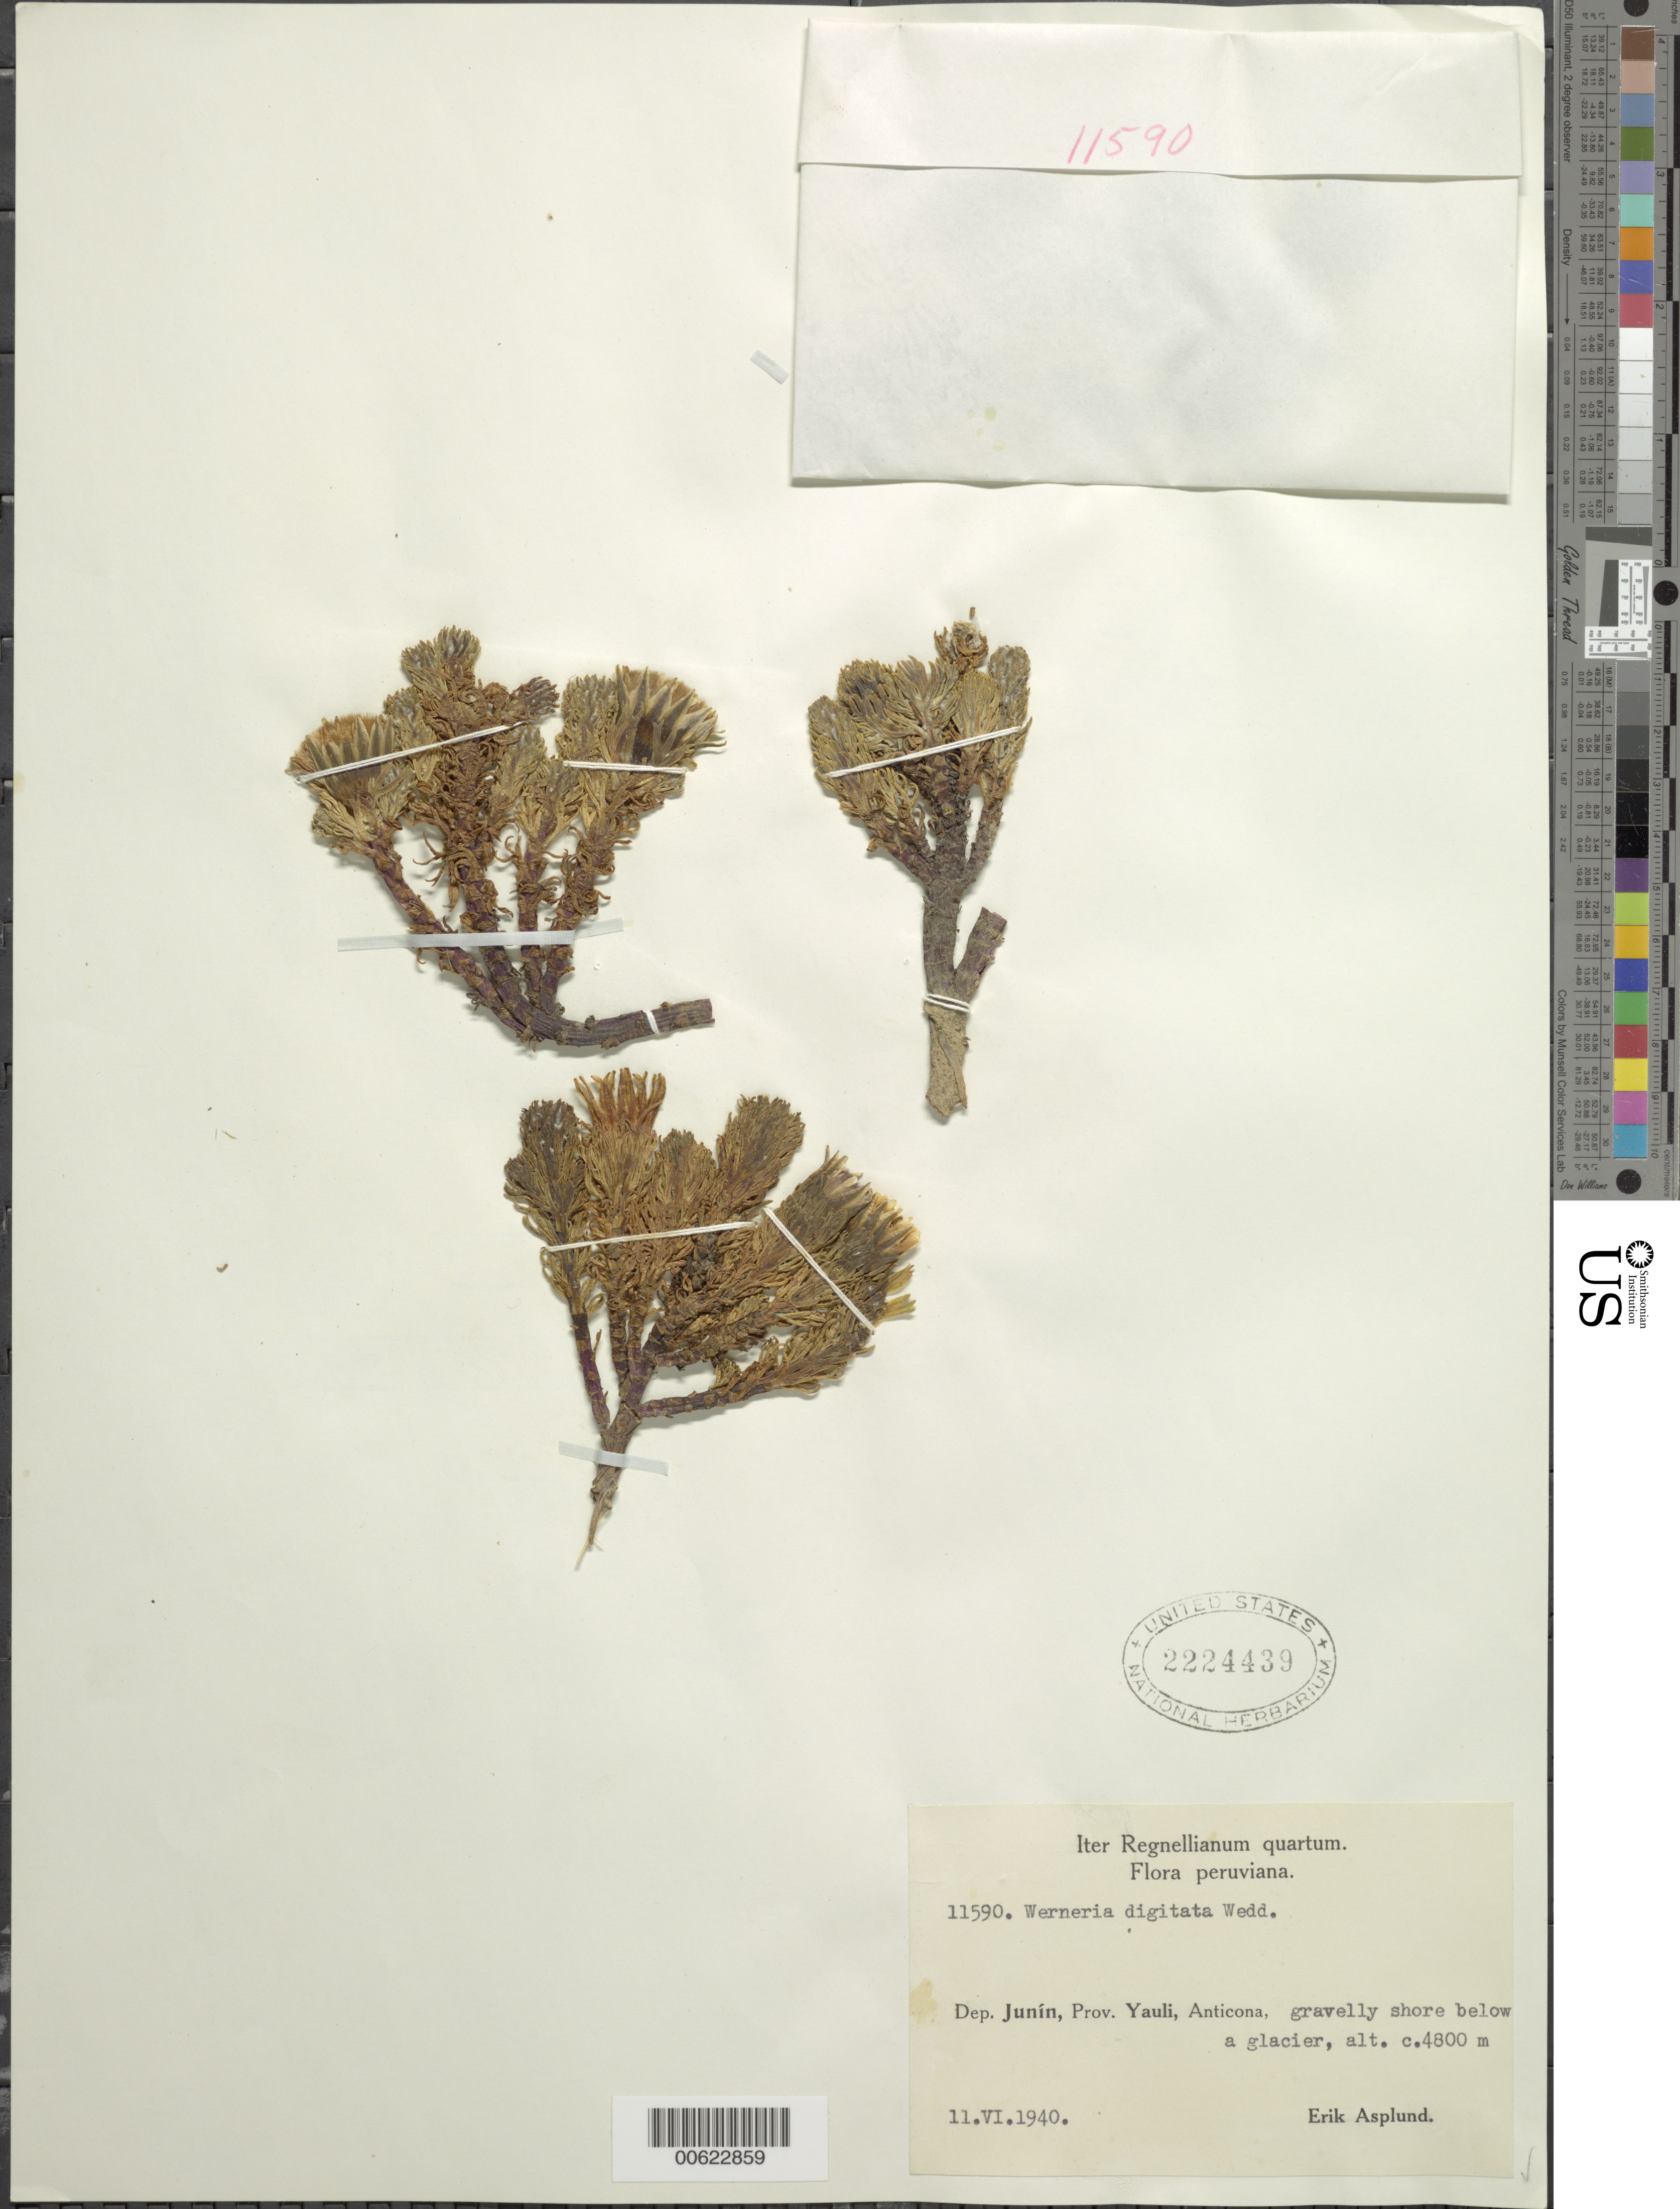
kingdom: Plantae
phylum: Tracheophyta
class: Magnoliopsida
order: Asterales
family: Asteraceae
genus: Xenophyllum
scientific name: Xenophyllum digitatum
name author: (Wedd.) V.A. Funk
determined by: Funk, Vicki A., (BOT), Smithsonian Institution - National Museum of Natural History (UNITED STATES)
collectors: E. Asplund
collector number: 11590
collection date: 1940-06-11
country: Peru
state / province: Junín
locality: Yauli: Anticona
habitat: Gravelly shore below a glacier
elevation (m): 4800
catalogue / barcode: US 2224439